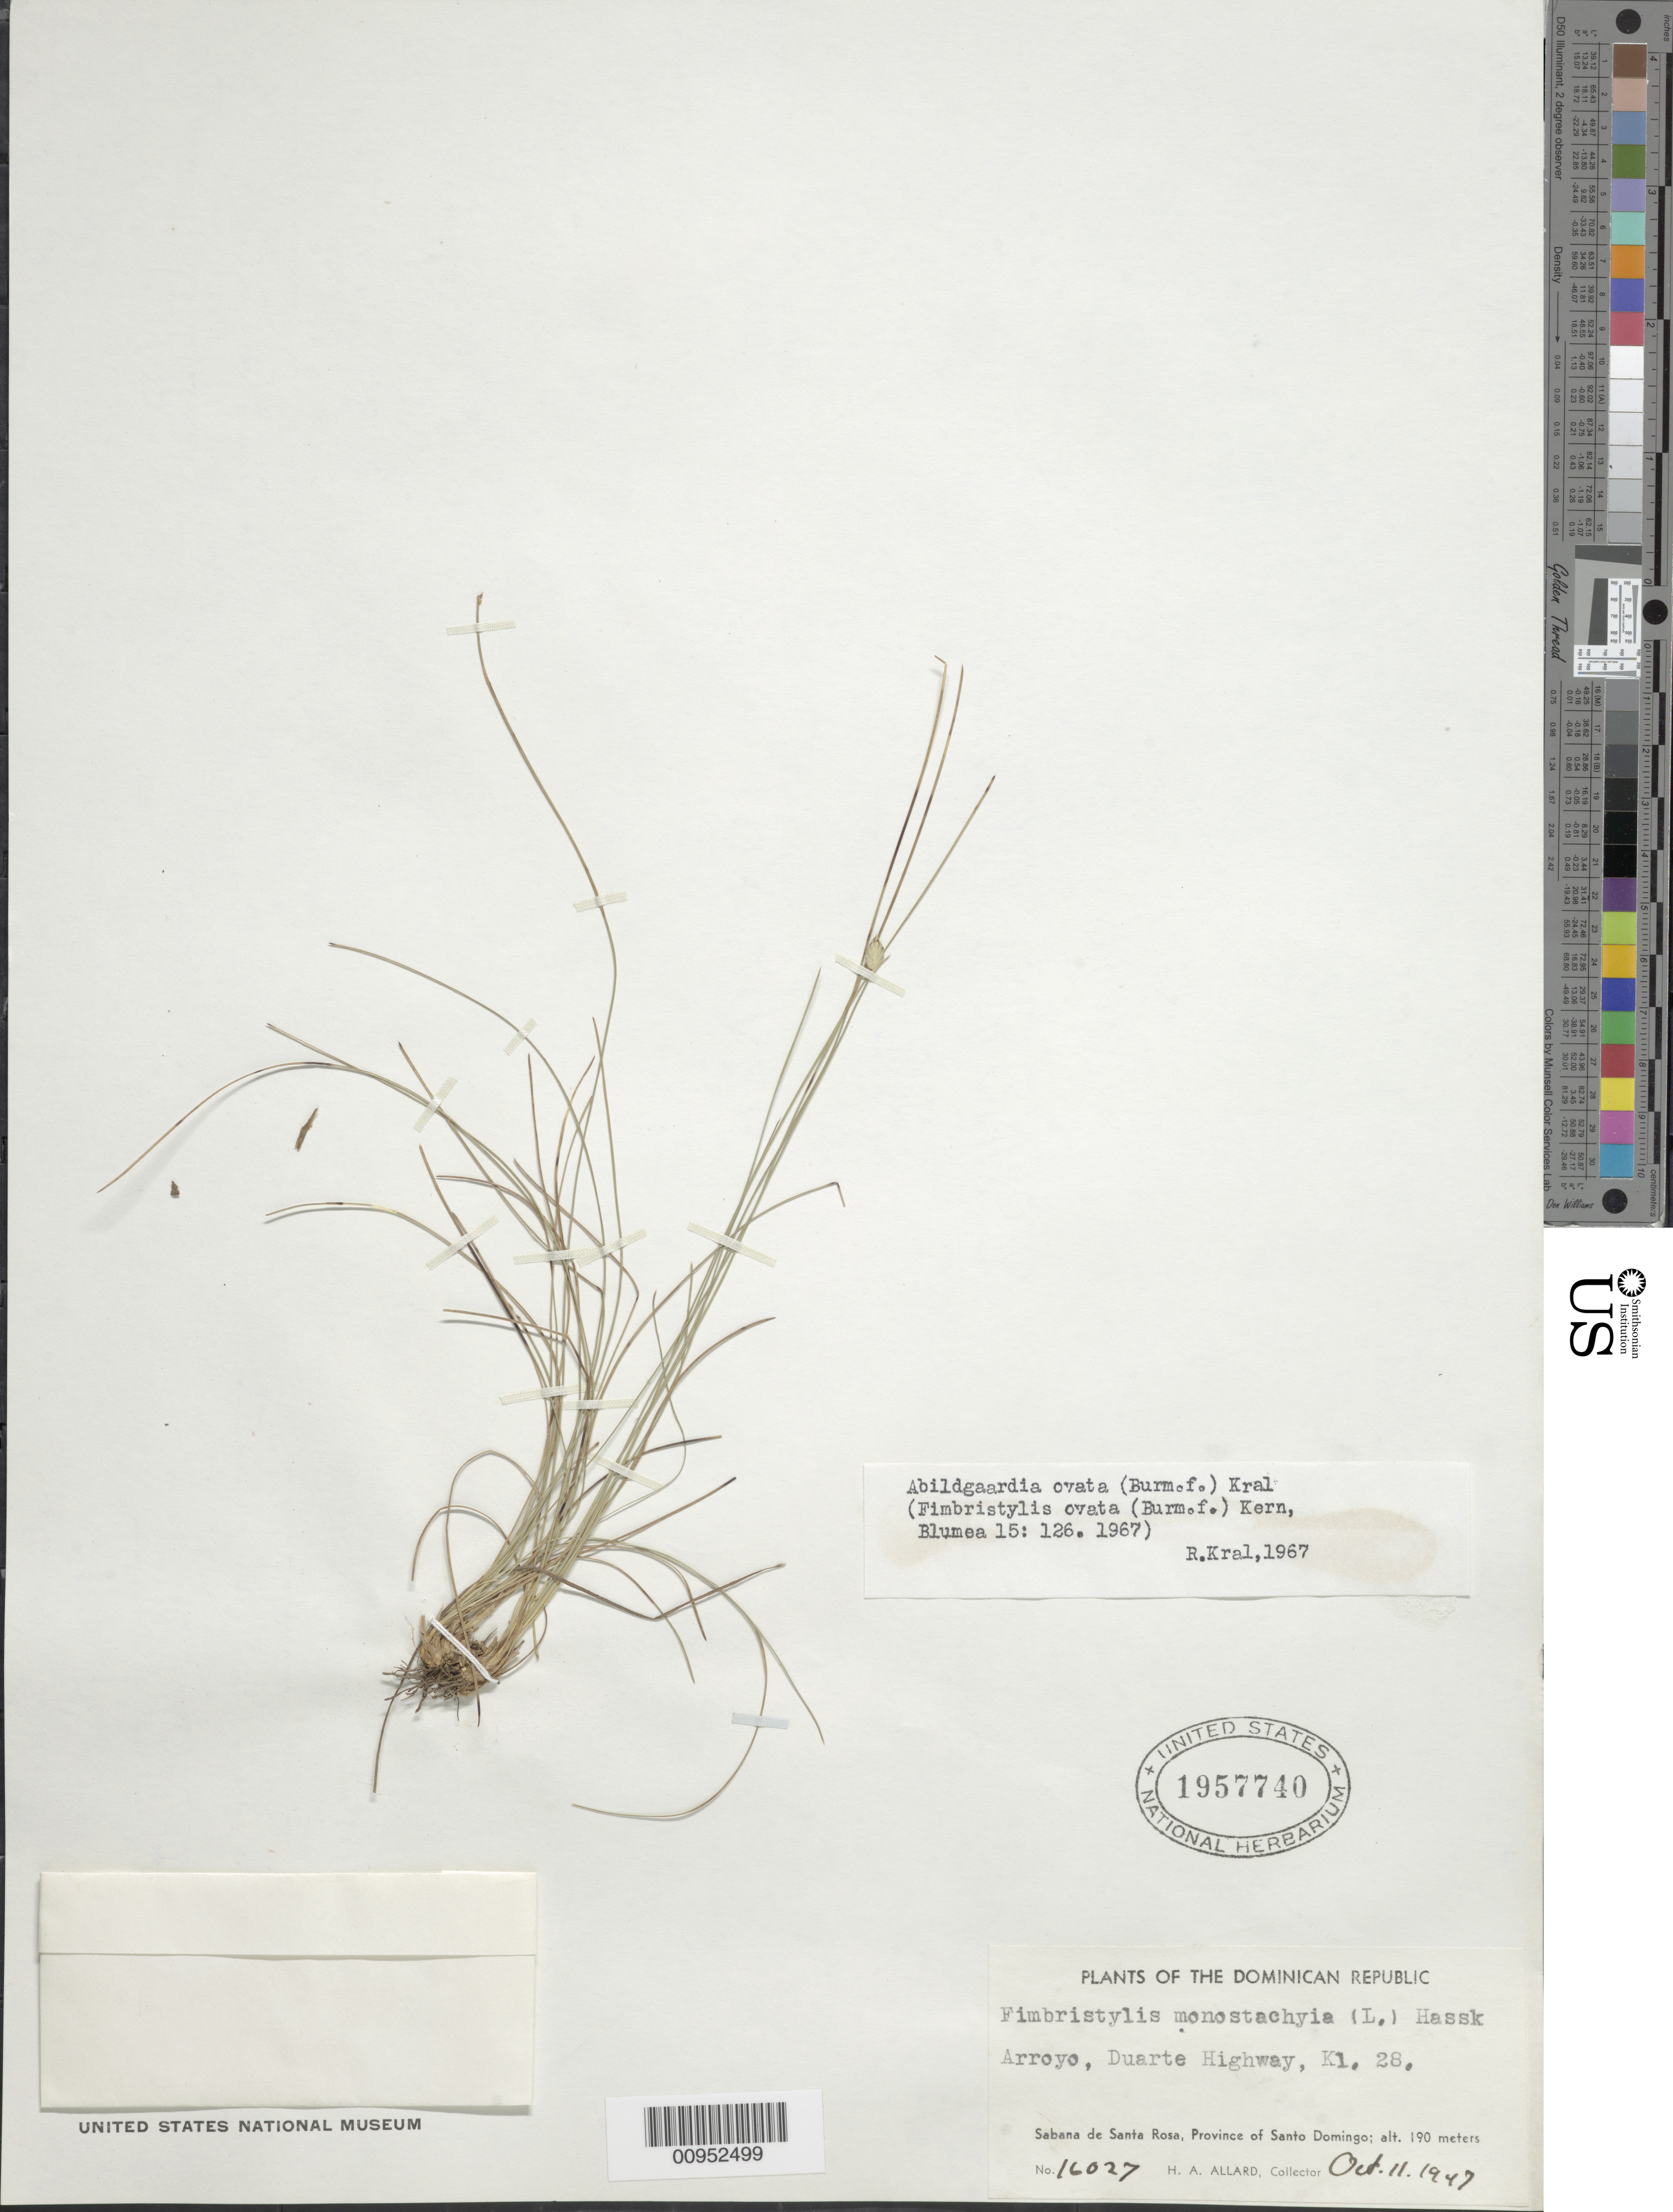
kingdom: Plantae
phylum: Tracheophyta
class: Liliopsida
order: Poales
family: Cyperaceae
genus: Abildgaardia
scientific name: Abildgaardia ovata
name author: (Burm. f.) Kral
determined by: Kral, Robert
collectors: H. A. Allard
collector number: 16027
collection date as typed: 11 Oct 1947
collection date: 1947-10-11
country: Dominican Republic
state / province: Santo Domingo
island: Hispaniola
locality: Sabana de Santa Rosa, arroyo, Duarte Highway Kl. 28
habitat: Arroyo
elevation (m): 190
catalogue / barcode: US 1957740